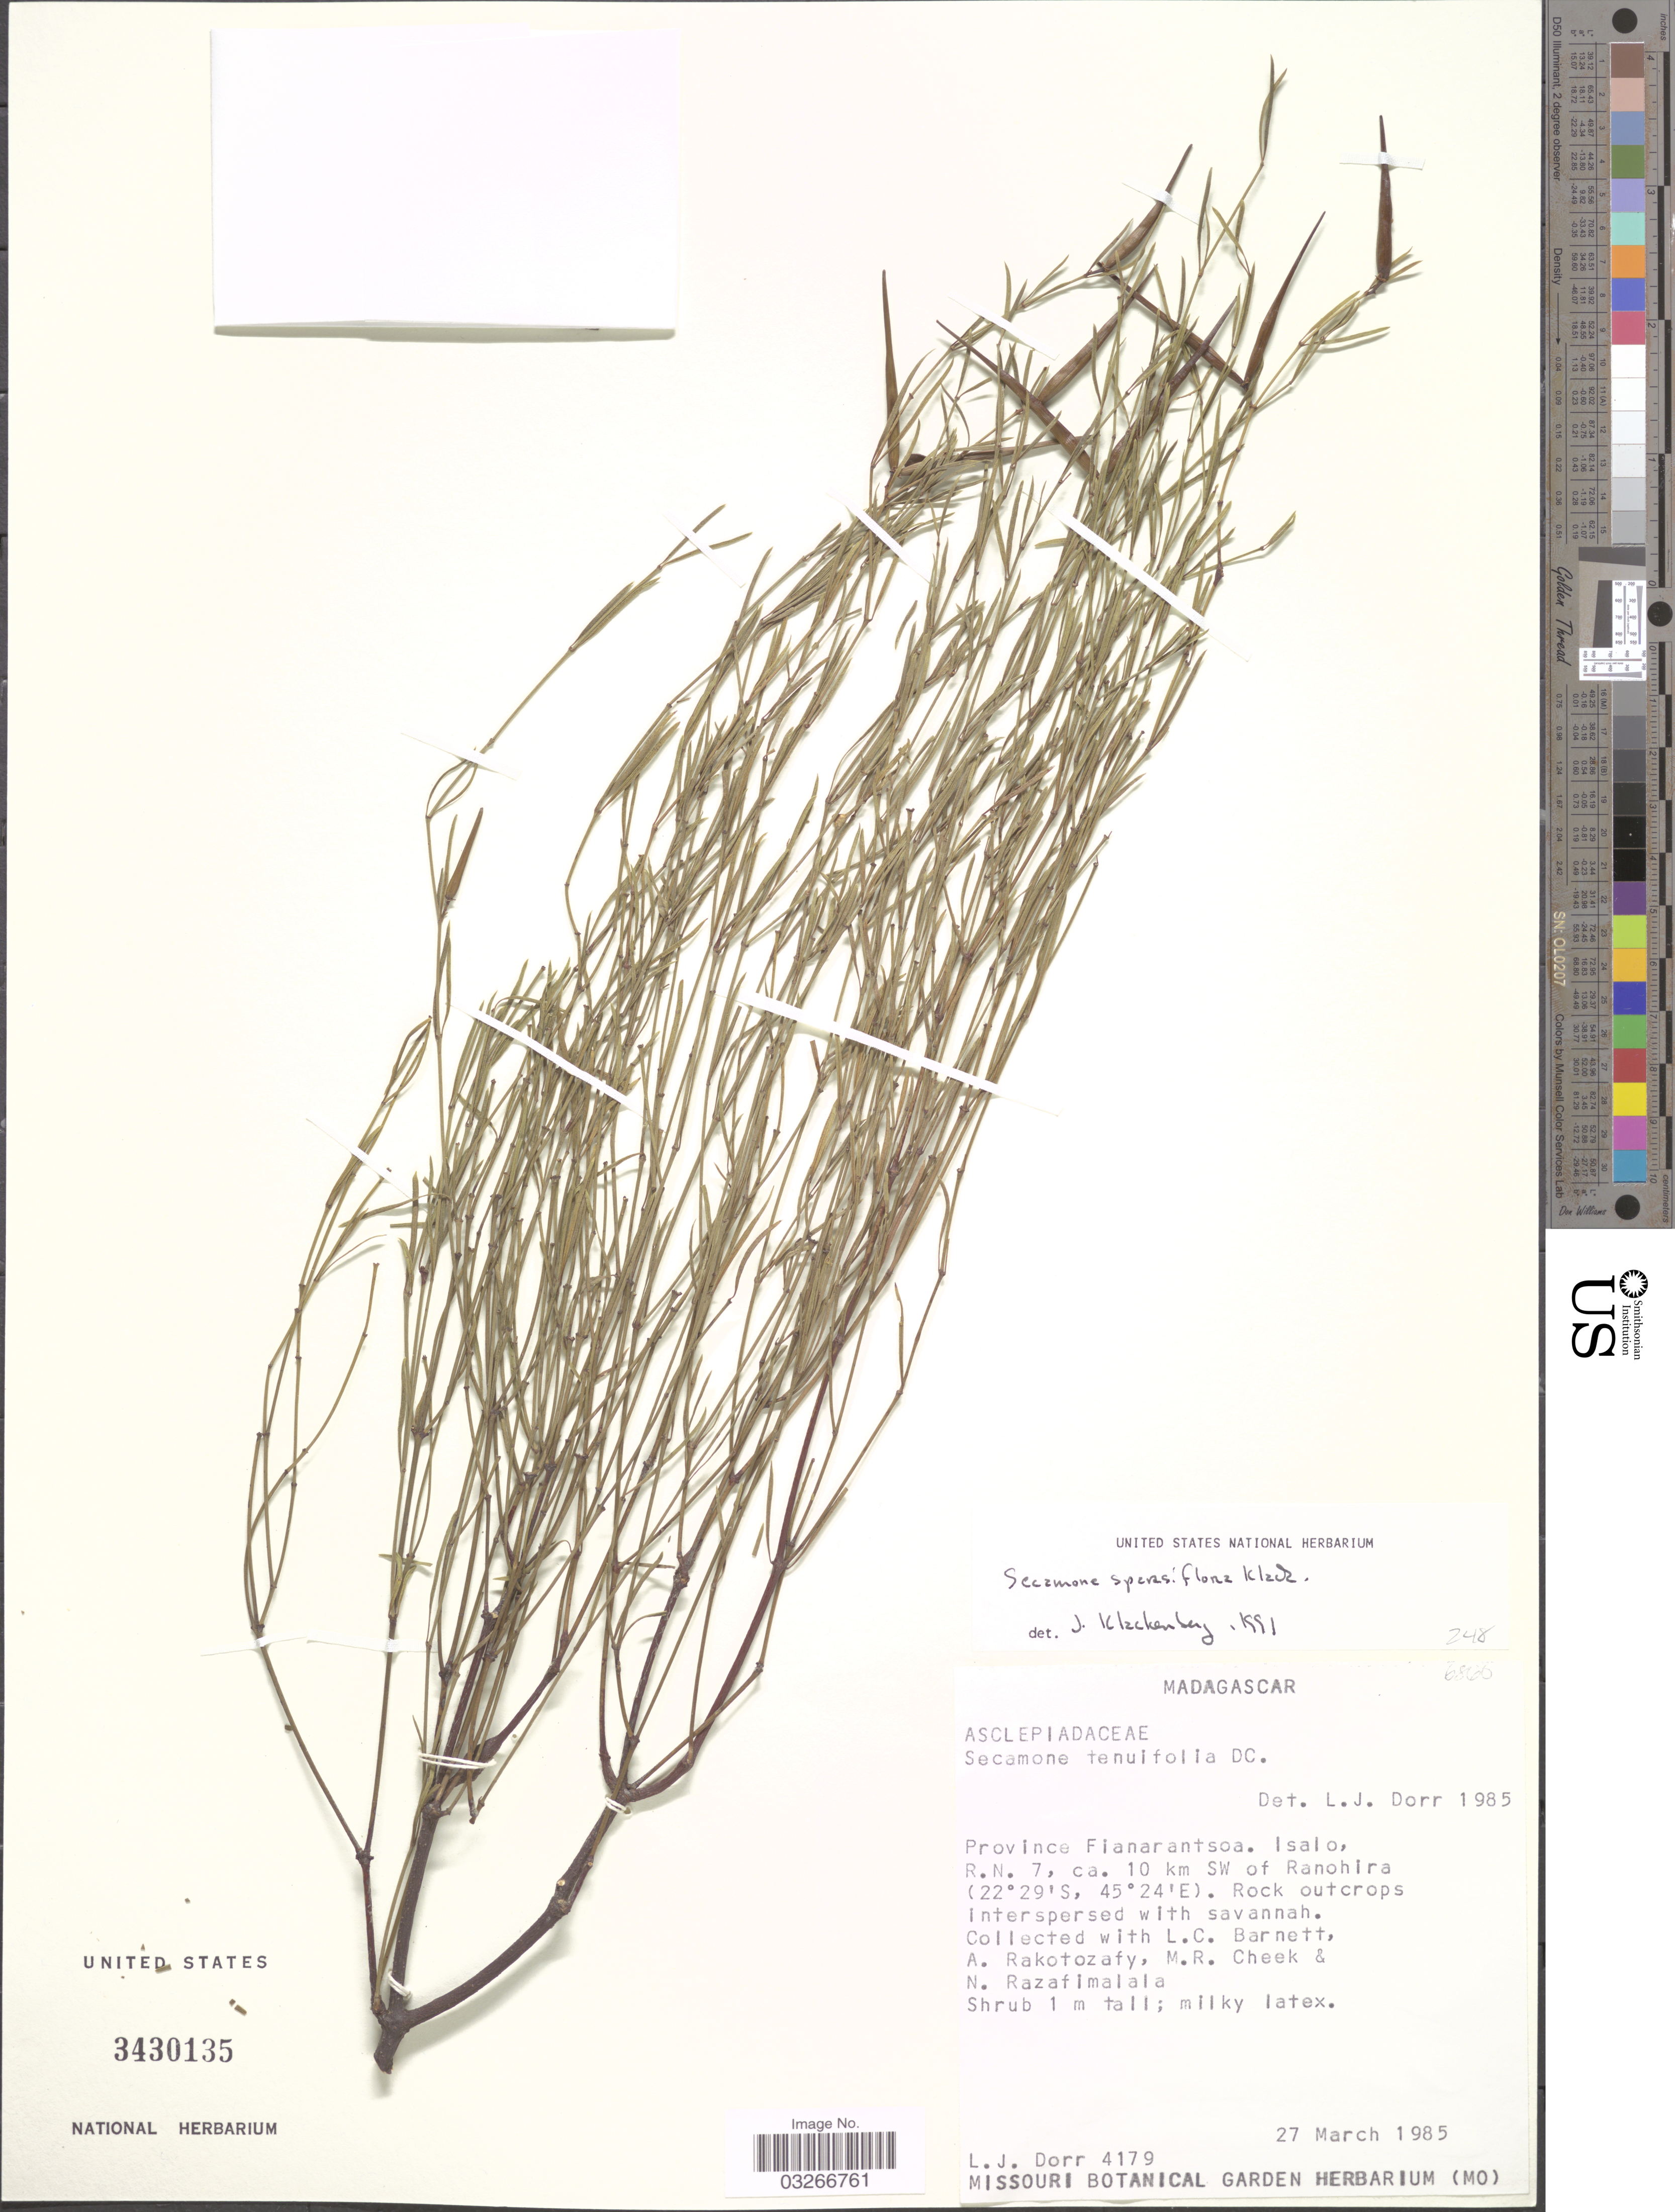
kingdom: Plantae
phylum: Tracheophyta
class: Magnoliopsida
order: Gentianales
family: Apocynaceae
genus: Secamone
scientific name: Secamone sparsiflora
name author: Klack.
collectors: L. J. Dorr, L. C. Barnett, A. Rakotozafy, M. Cheek & N. Razafimalala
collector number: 4179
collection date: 1985-03-27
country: Madagascar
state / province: Ihorombe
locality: Isalo, R.N. 7, ca. 10 km SW of Ranohira.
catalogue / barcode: US 3430135